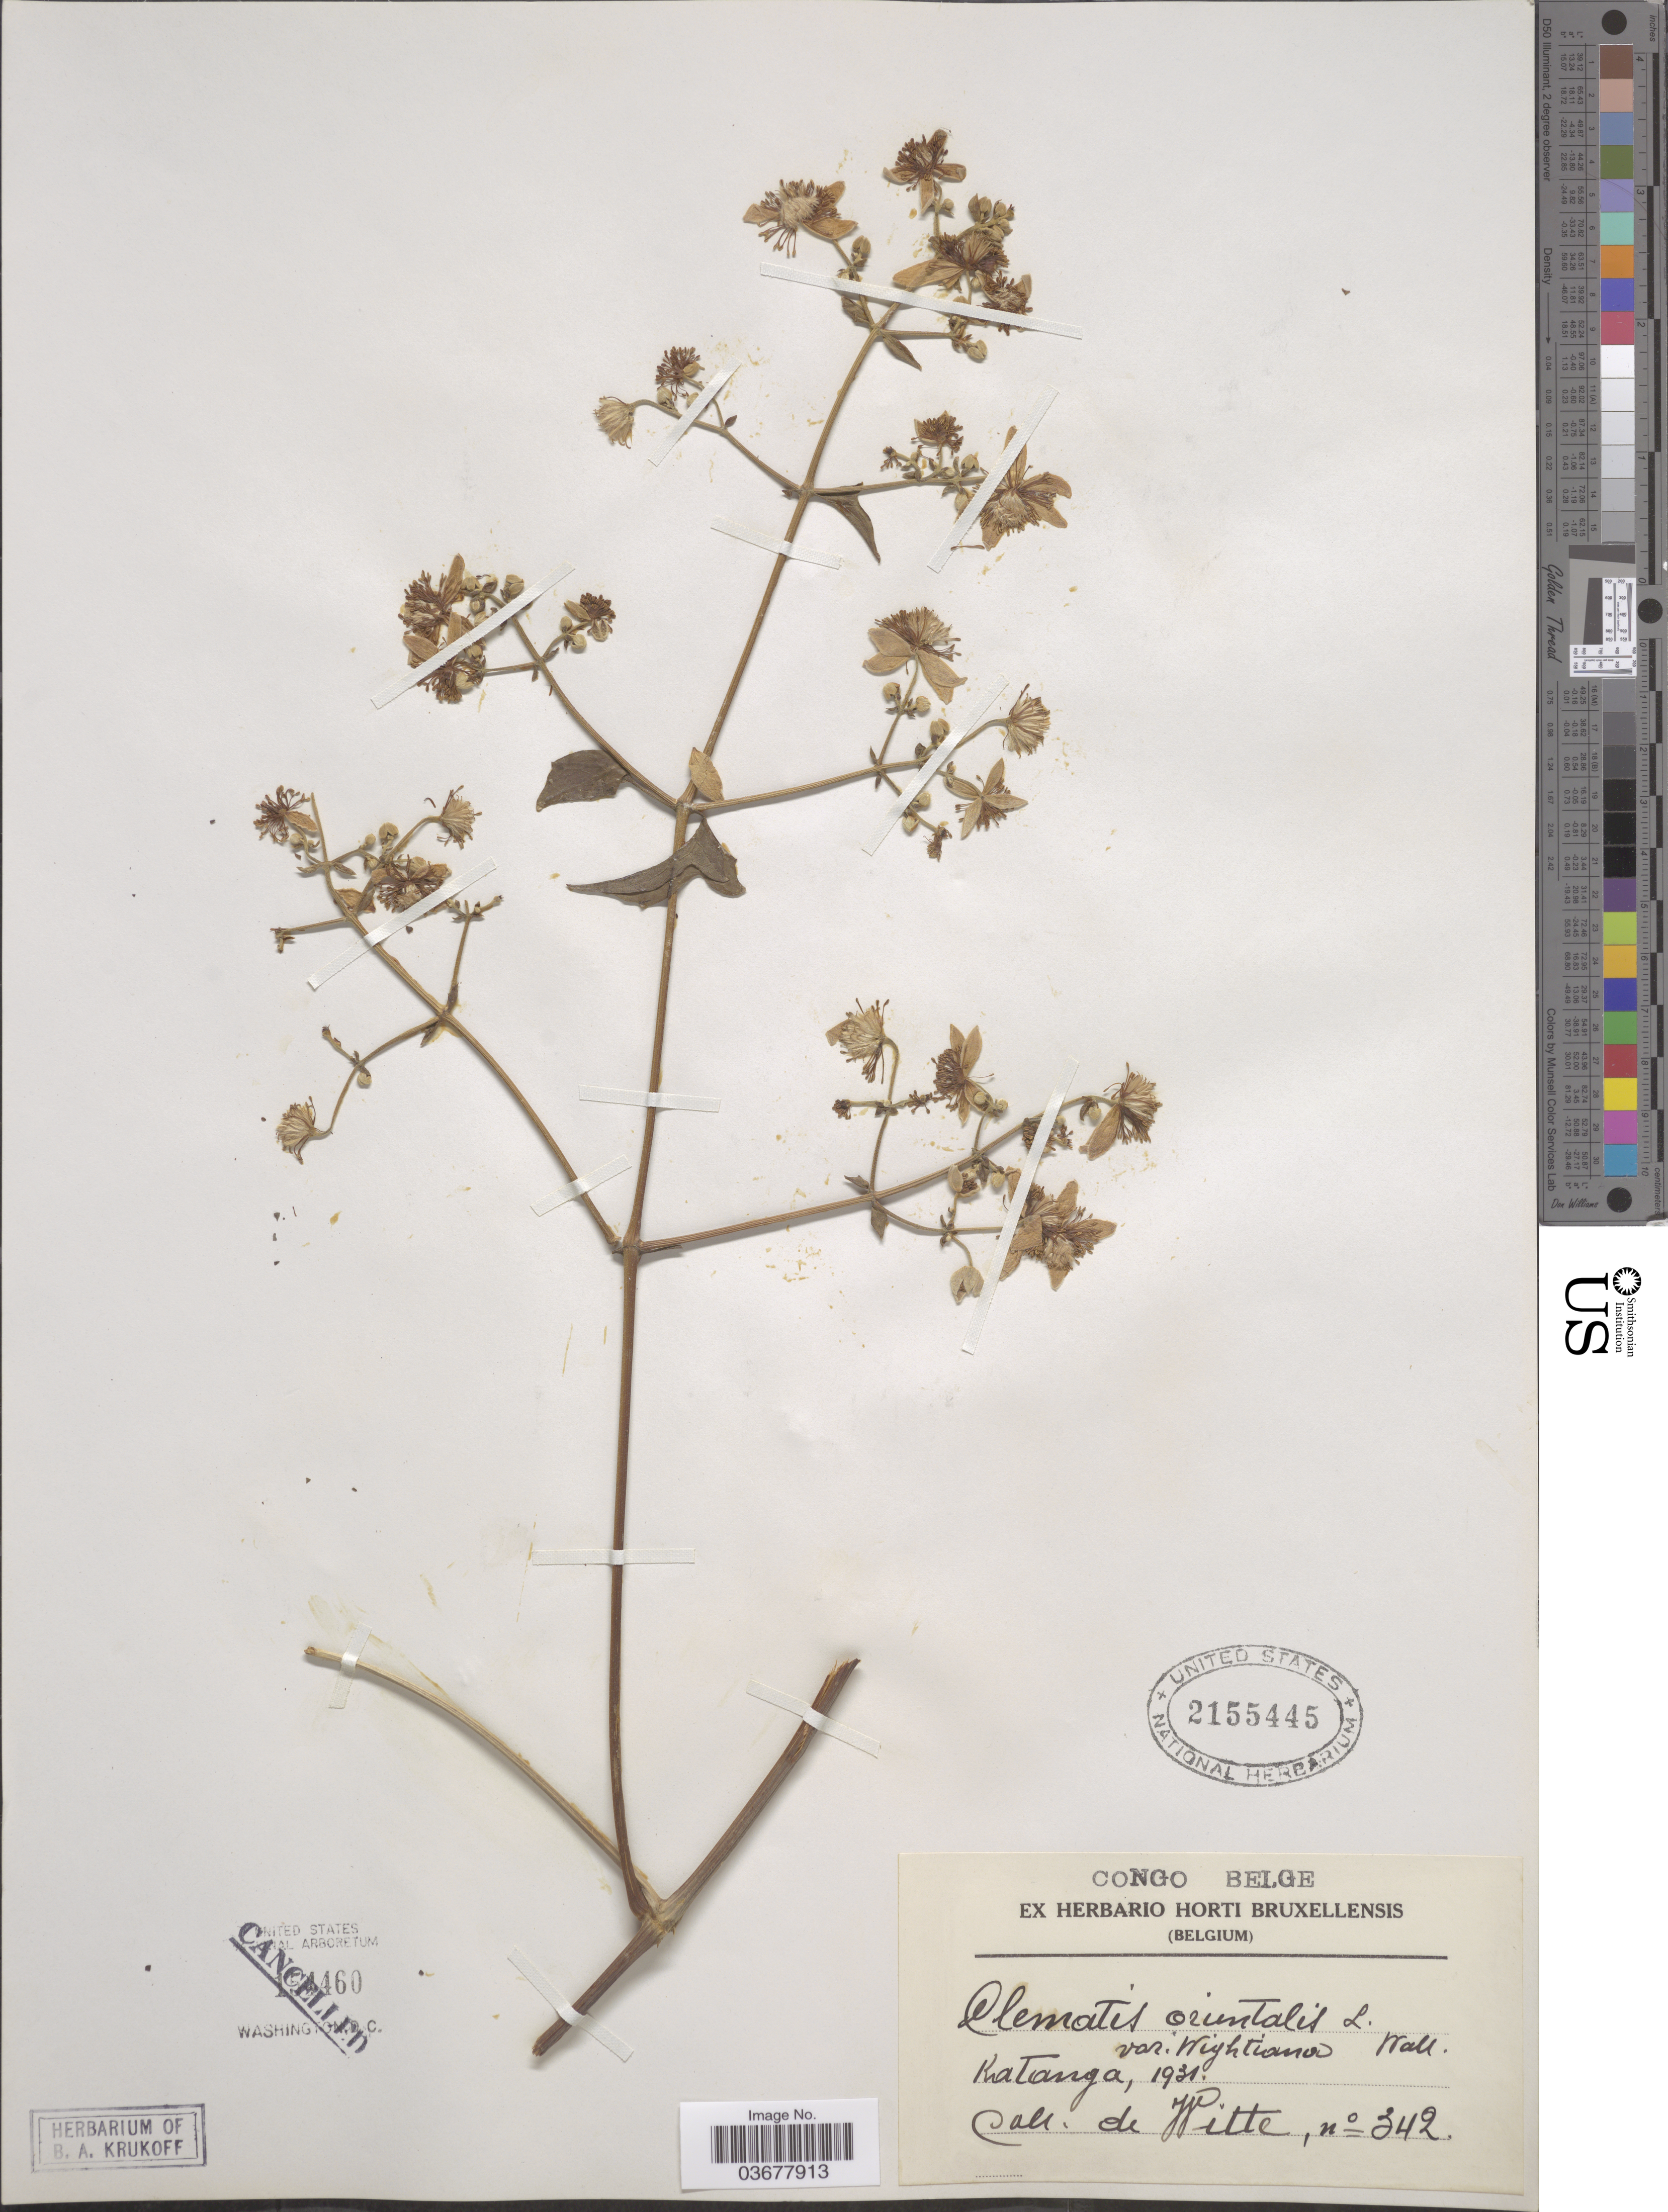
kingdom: Plantae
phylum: Tracheophyta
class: Magnoliopsida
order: Ranunculales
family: Ranunculaceae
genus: Clematis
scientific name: Clematis orientalis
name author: L.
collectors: -. de Witte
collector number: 342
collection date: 1931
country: Congo, Democratic Republic of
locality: Congo Belge. Katanga.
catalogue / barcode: US 2155445